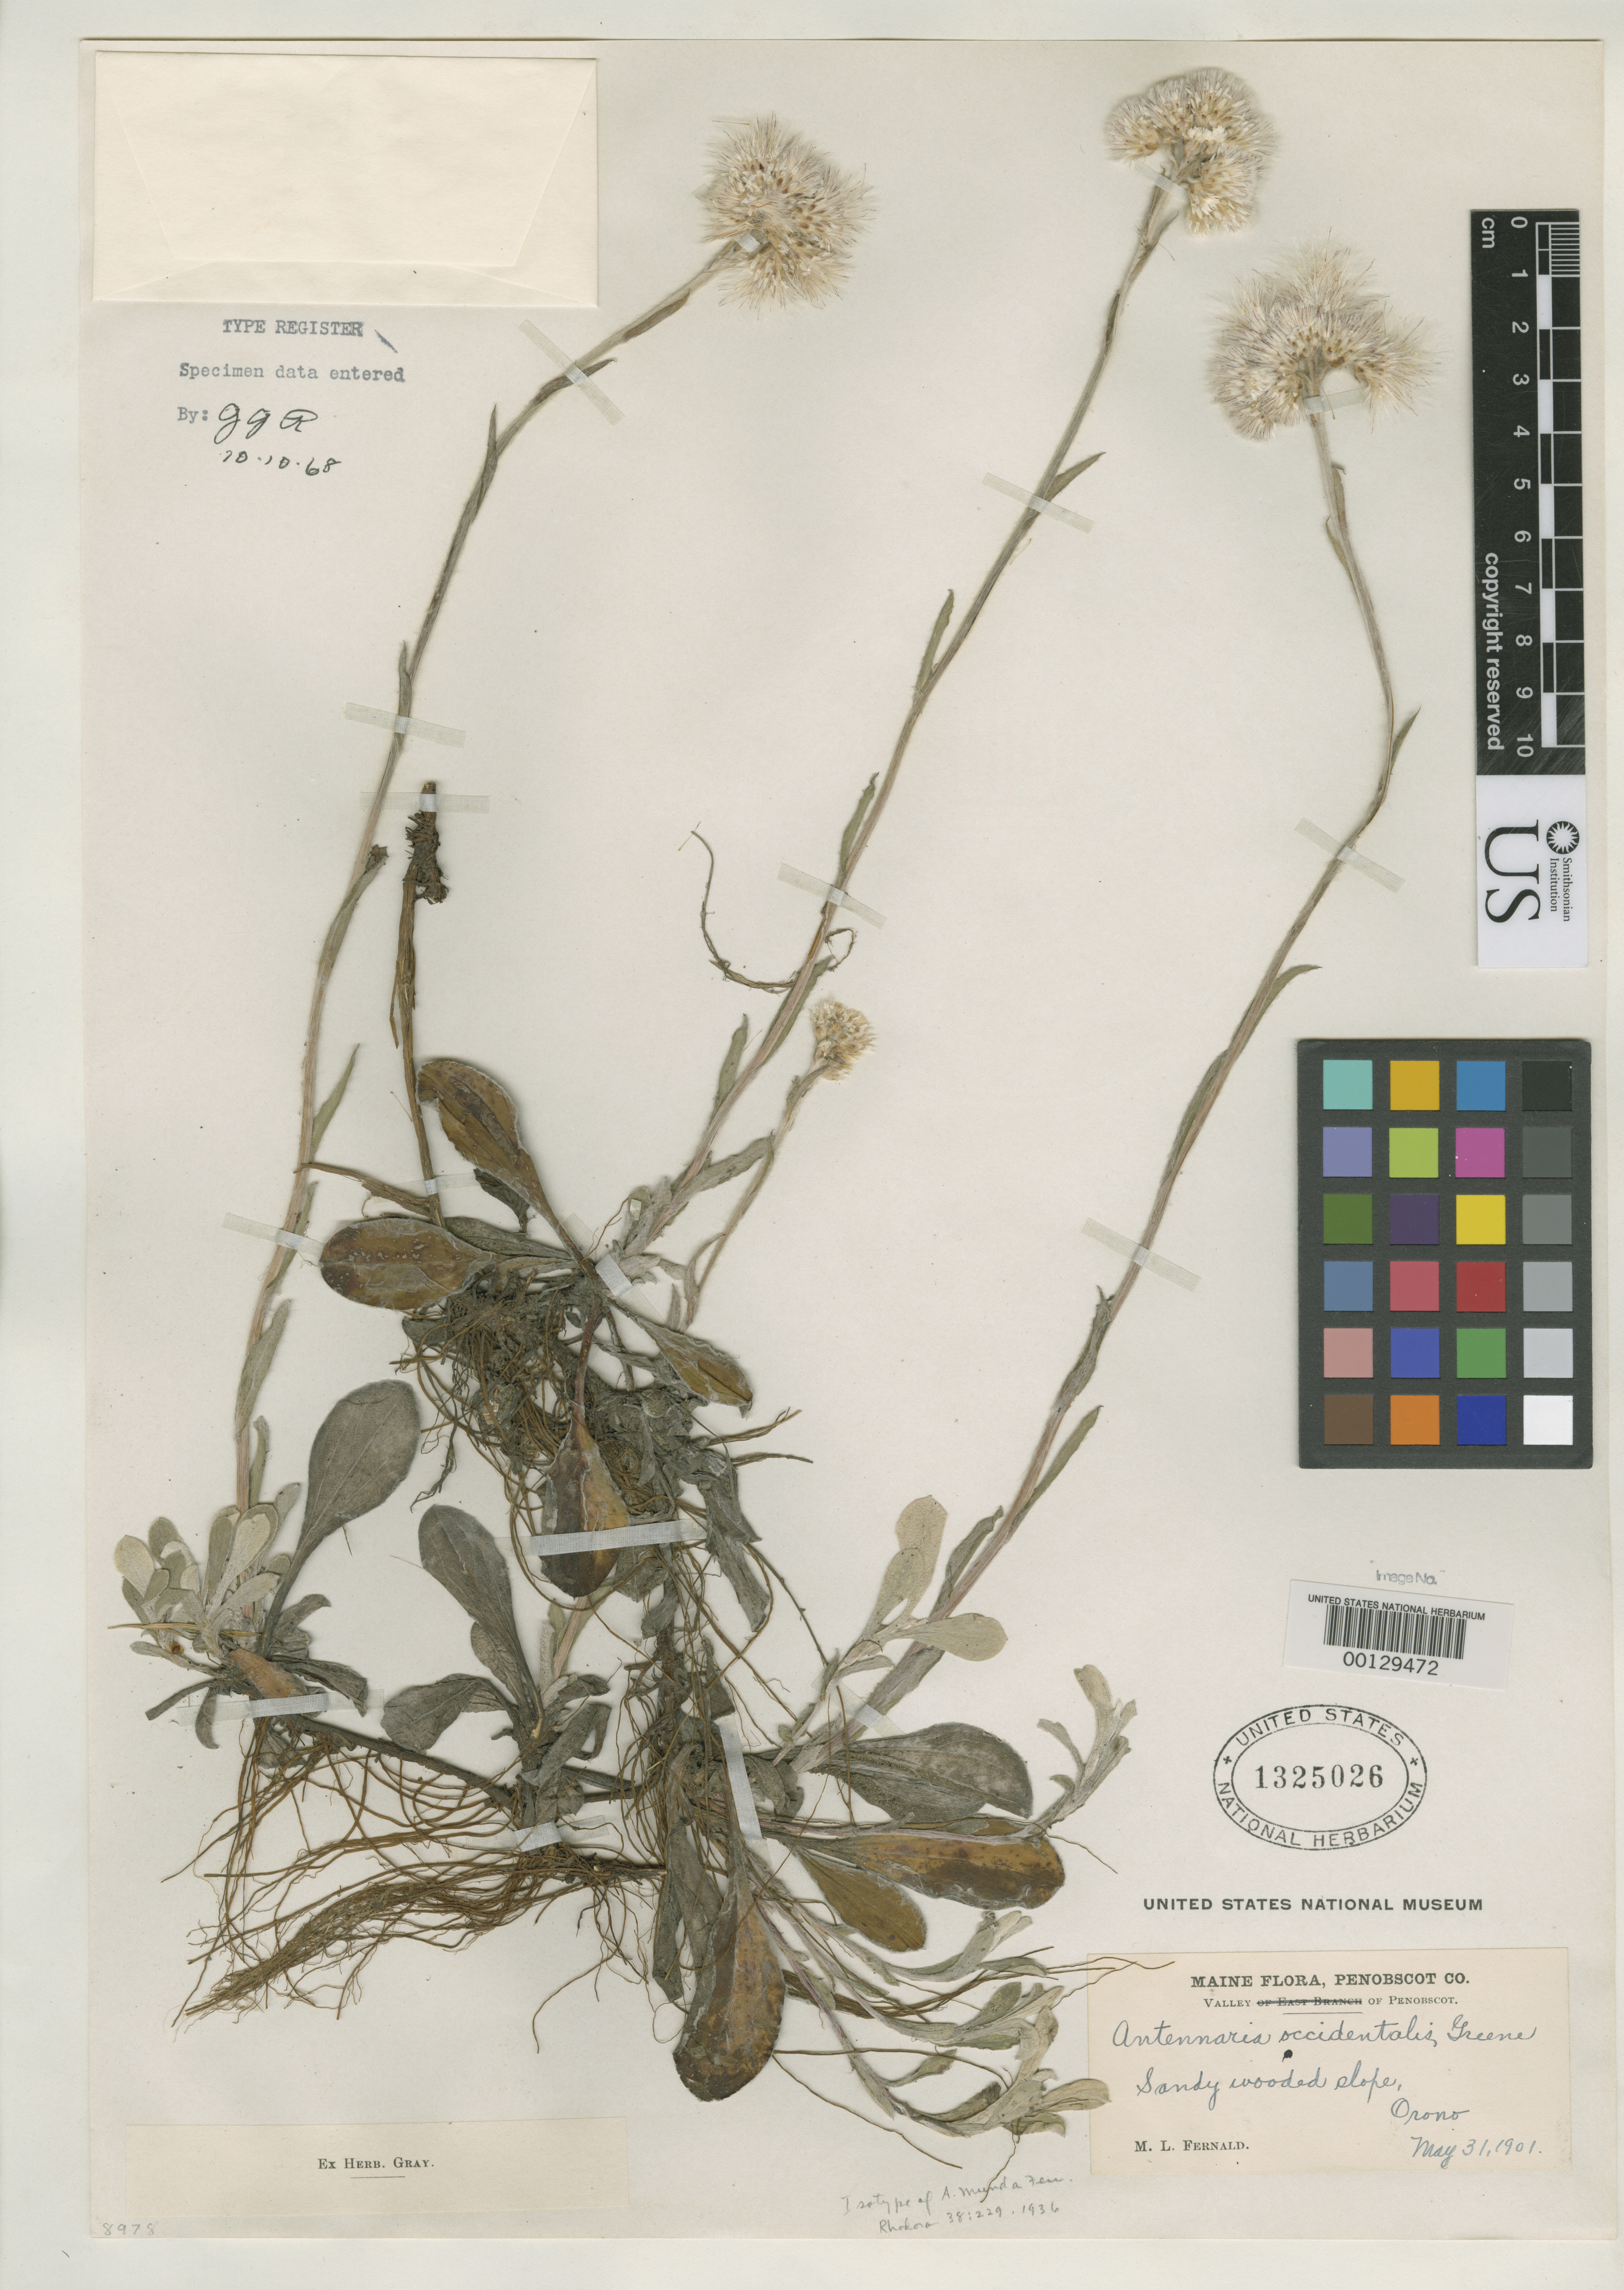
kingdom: Plantae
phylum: Tracheophyta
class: Magnoliopsida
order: Asterales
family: Asteraceae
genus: Antennaria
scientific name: Antennaria munda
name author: Fernald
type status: Isotype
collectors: M. L. Fernald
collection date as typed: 31 May 1901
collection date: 1901-05-31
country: United States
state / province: Maine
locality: Orono.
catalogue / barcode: US 1325026